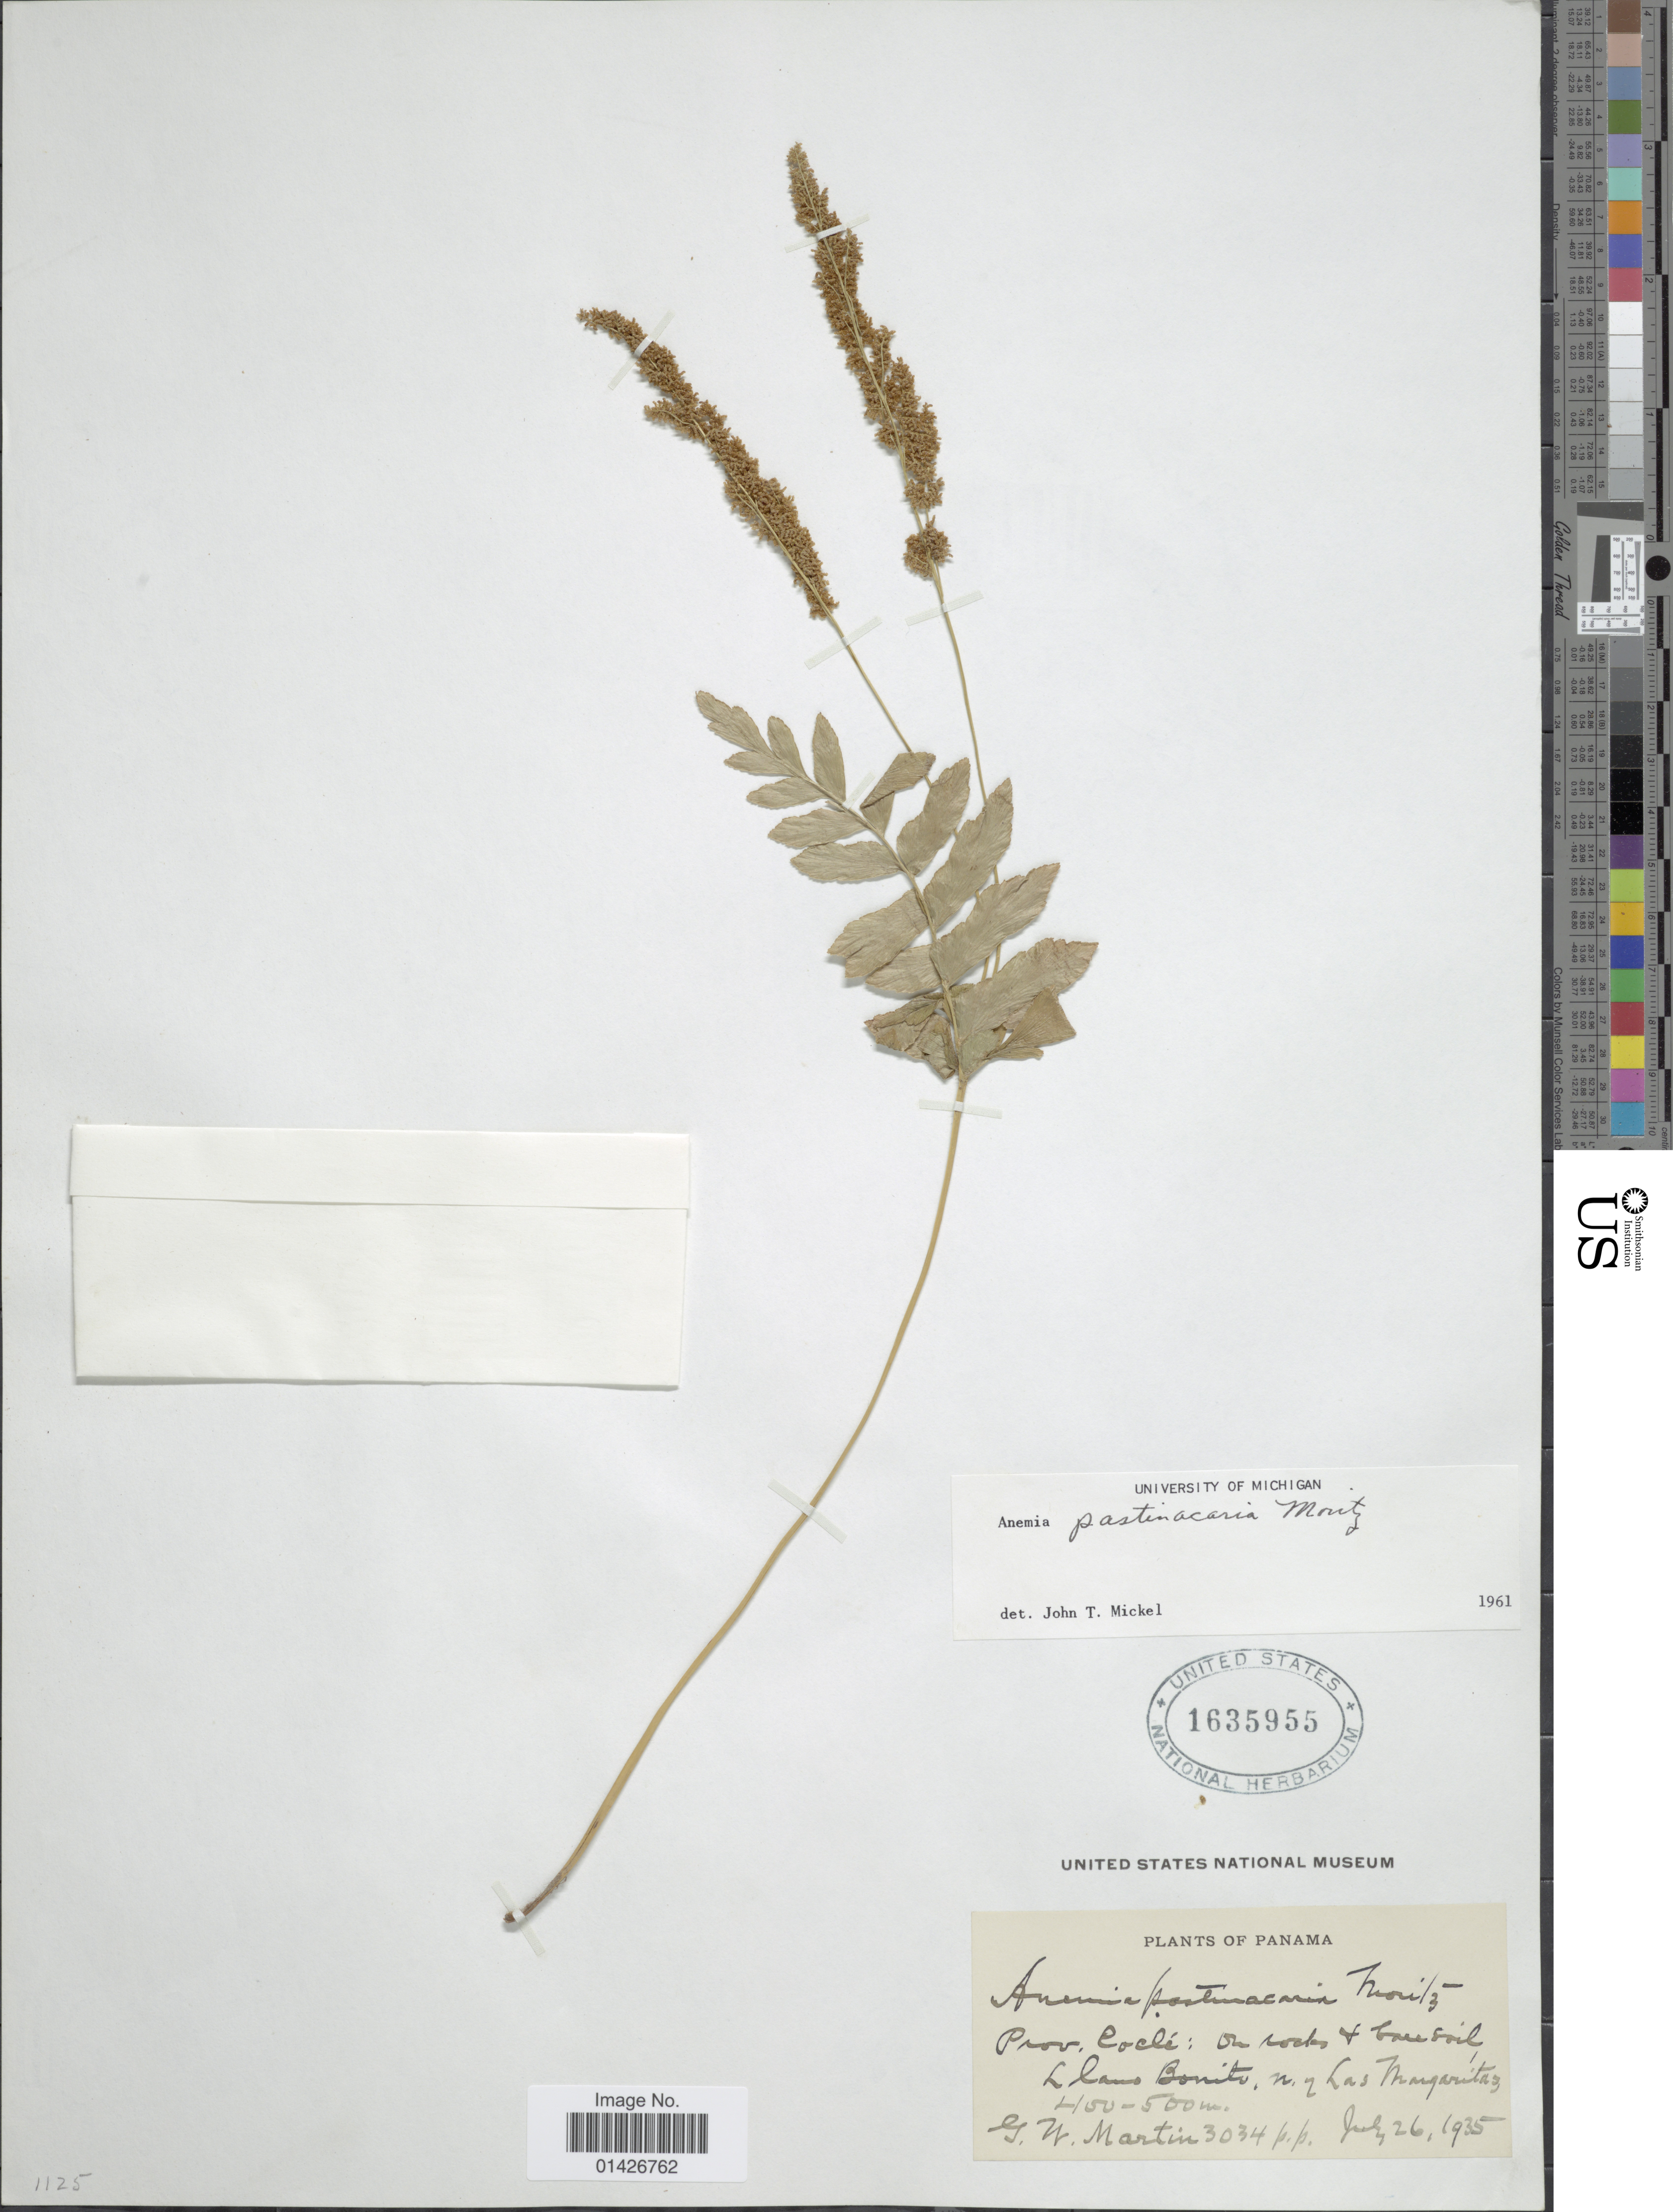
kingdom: Plantae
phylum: Tracheophyta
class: Polypodiopsida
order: Schizaeales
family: Anemiaceae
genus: Anemia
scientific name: Anemia pastinacaria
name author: Moritz ex Prantl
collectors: G. W. Martin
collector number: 3034 p.p.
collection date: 1935-07-26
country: Panama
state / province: Coclé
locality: On rocks of bare soil Llano Bonito, n.y Las Margaritas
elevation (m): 400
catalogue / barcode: US 1635955